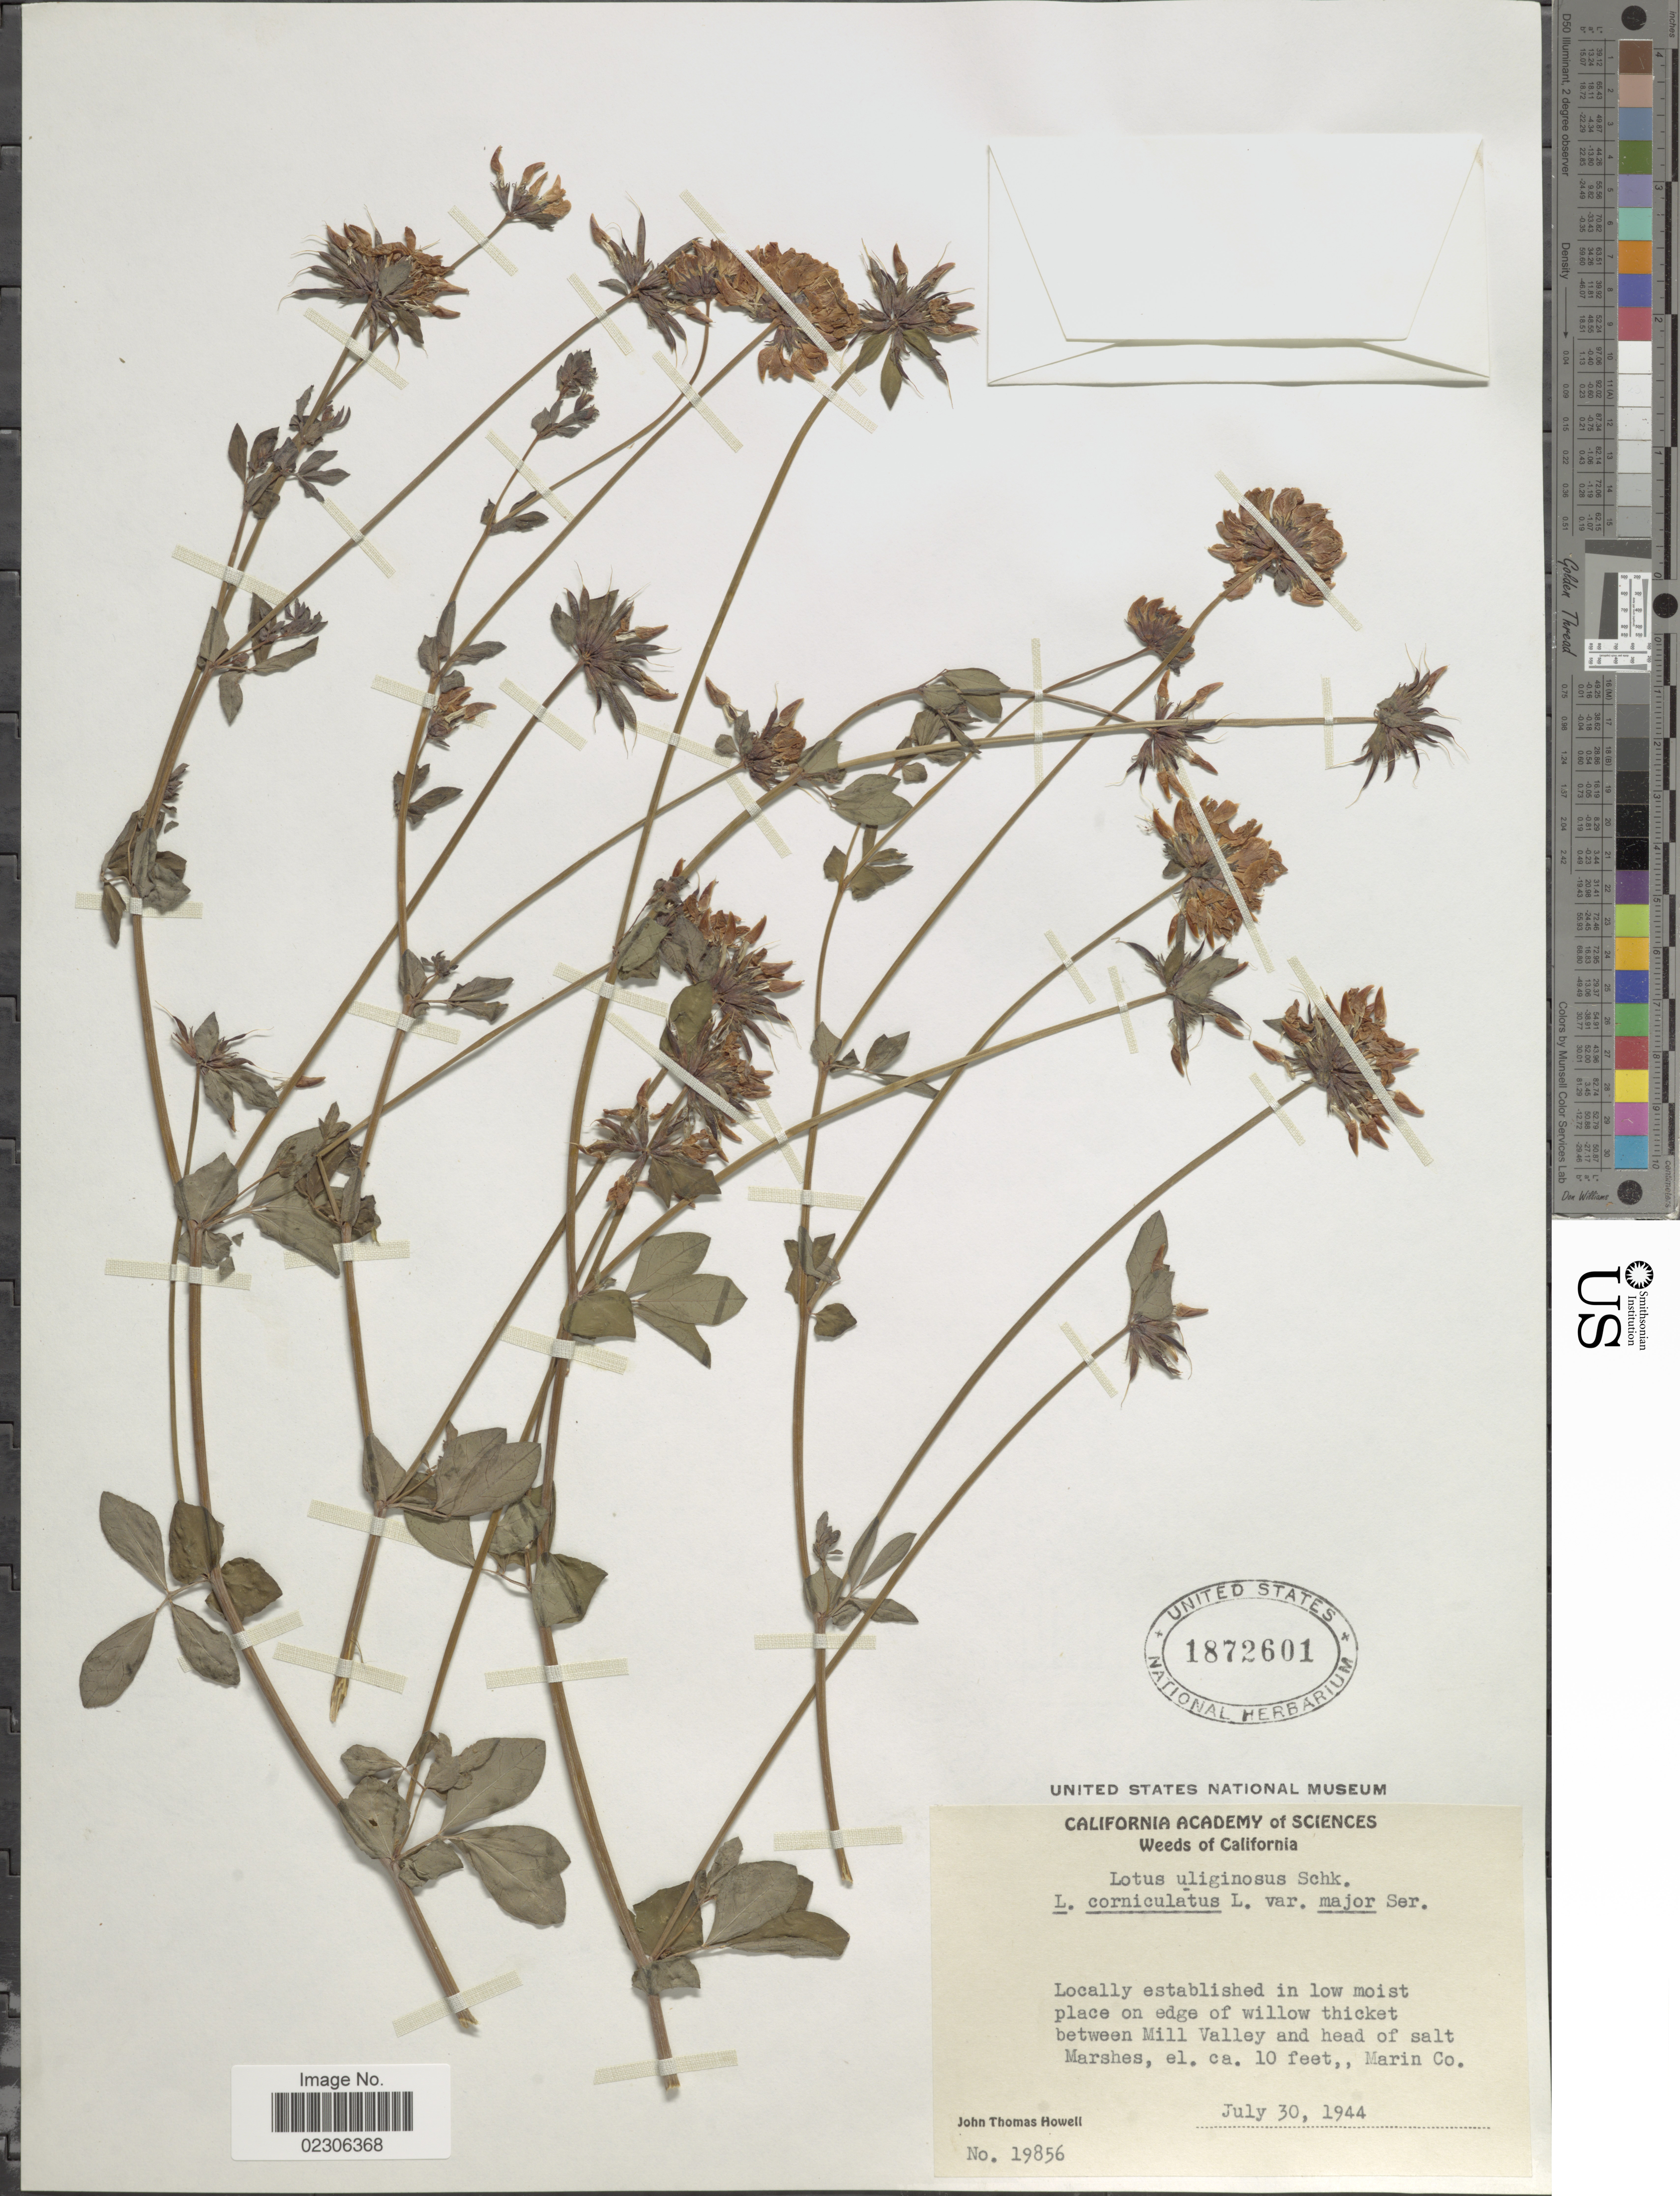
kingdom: Plantae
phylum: Tracheophyta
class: Magnoliopsida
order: Fabales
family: Fabaceae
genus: Lotus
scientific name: Lotus corniculatus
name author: L.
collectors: J. T. Howell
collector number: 19856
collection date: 1944-07-30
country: United States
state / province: California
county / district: Marin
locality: Moist places on edge of willow thicket between MIll Valley and head of salt Marshes, Marin Co.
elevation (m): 3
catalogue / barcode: US 1872601